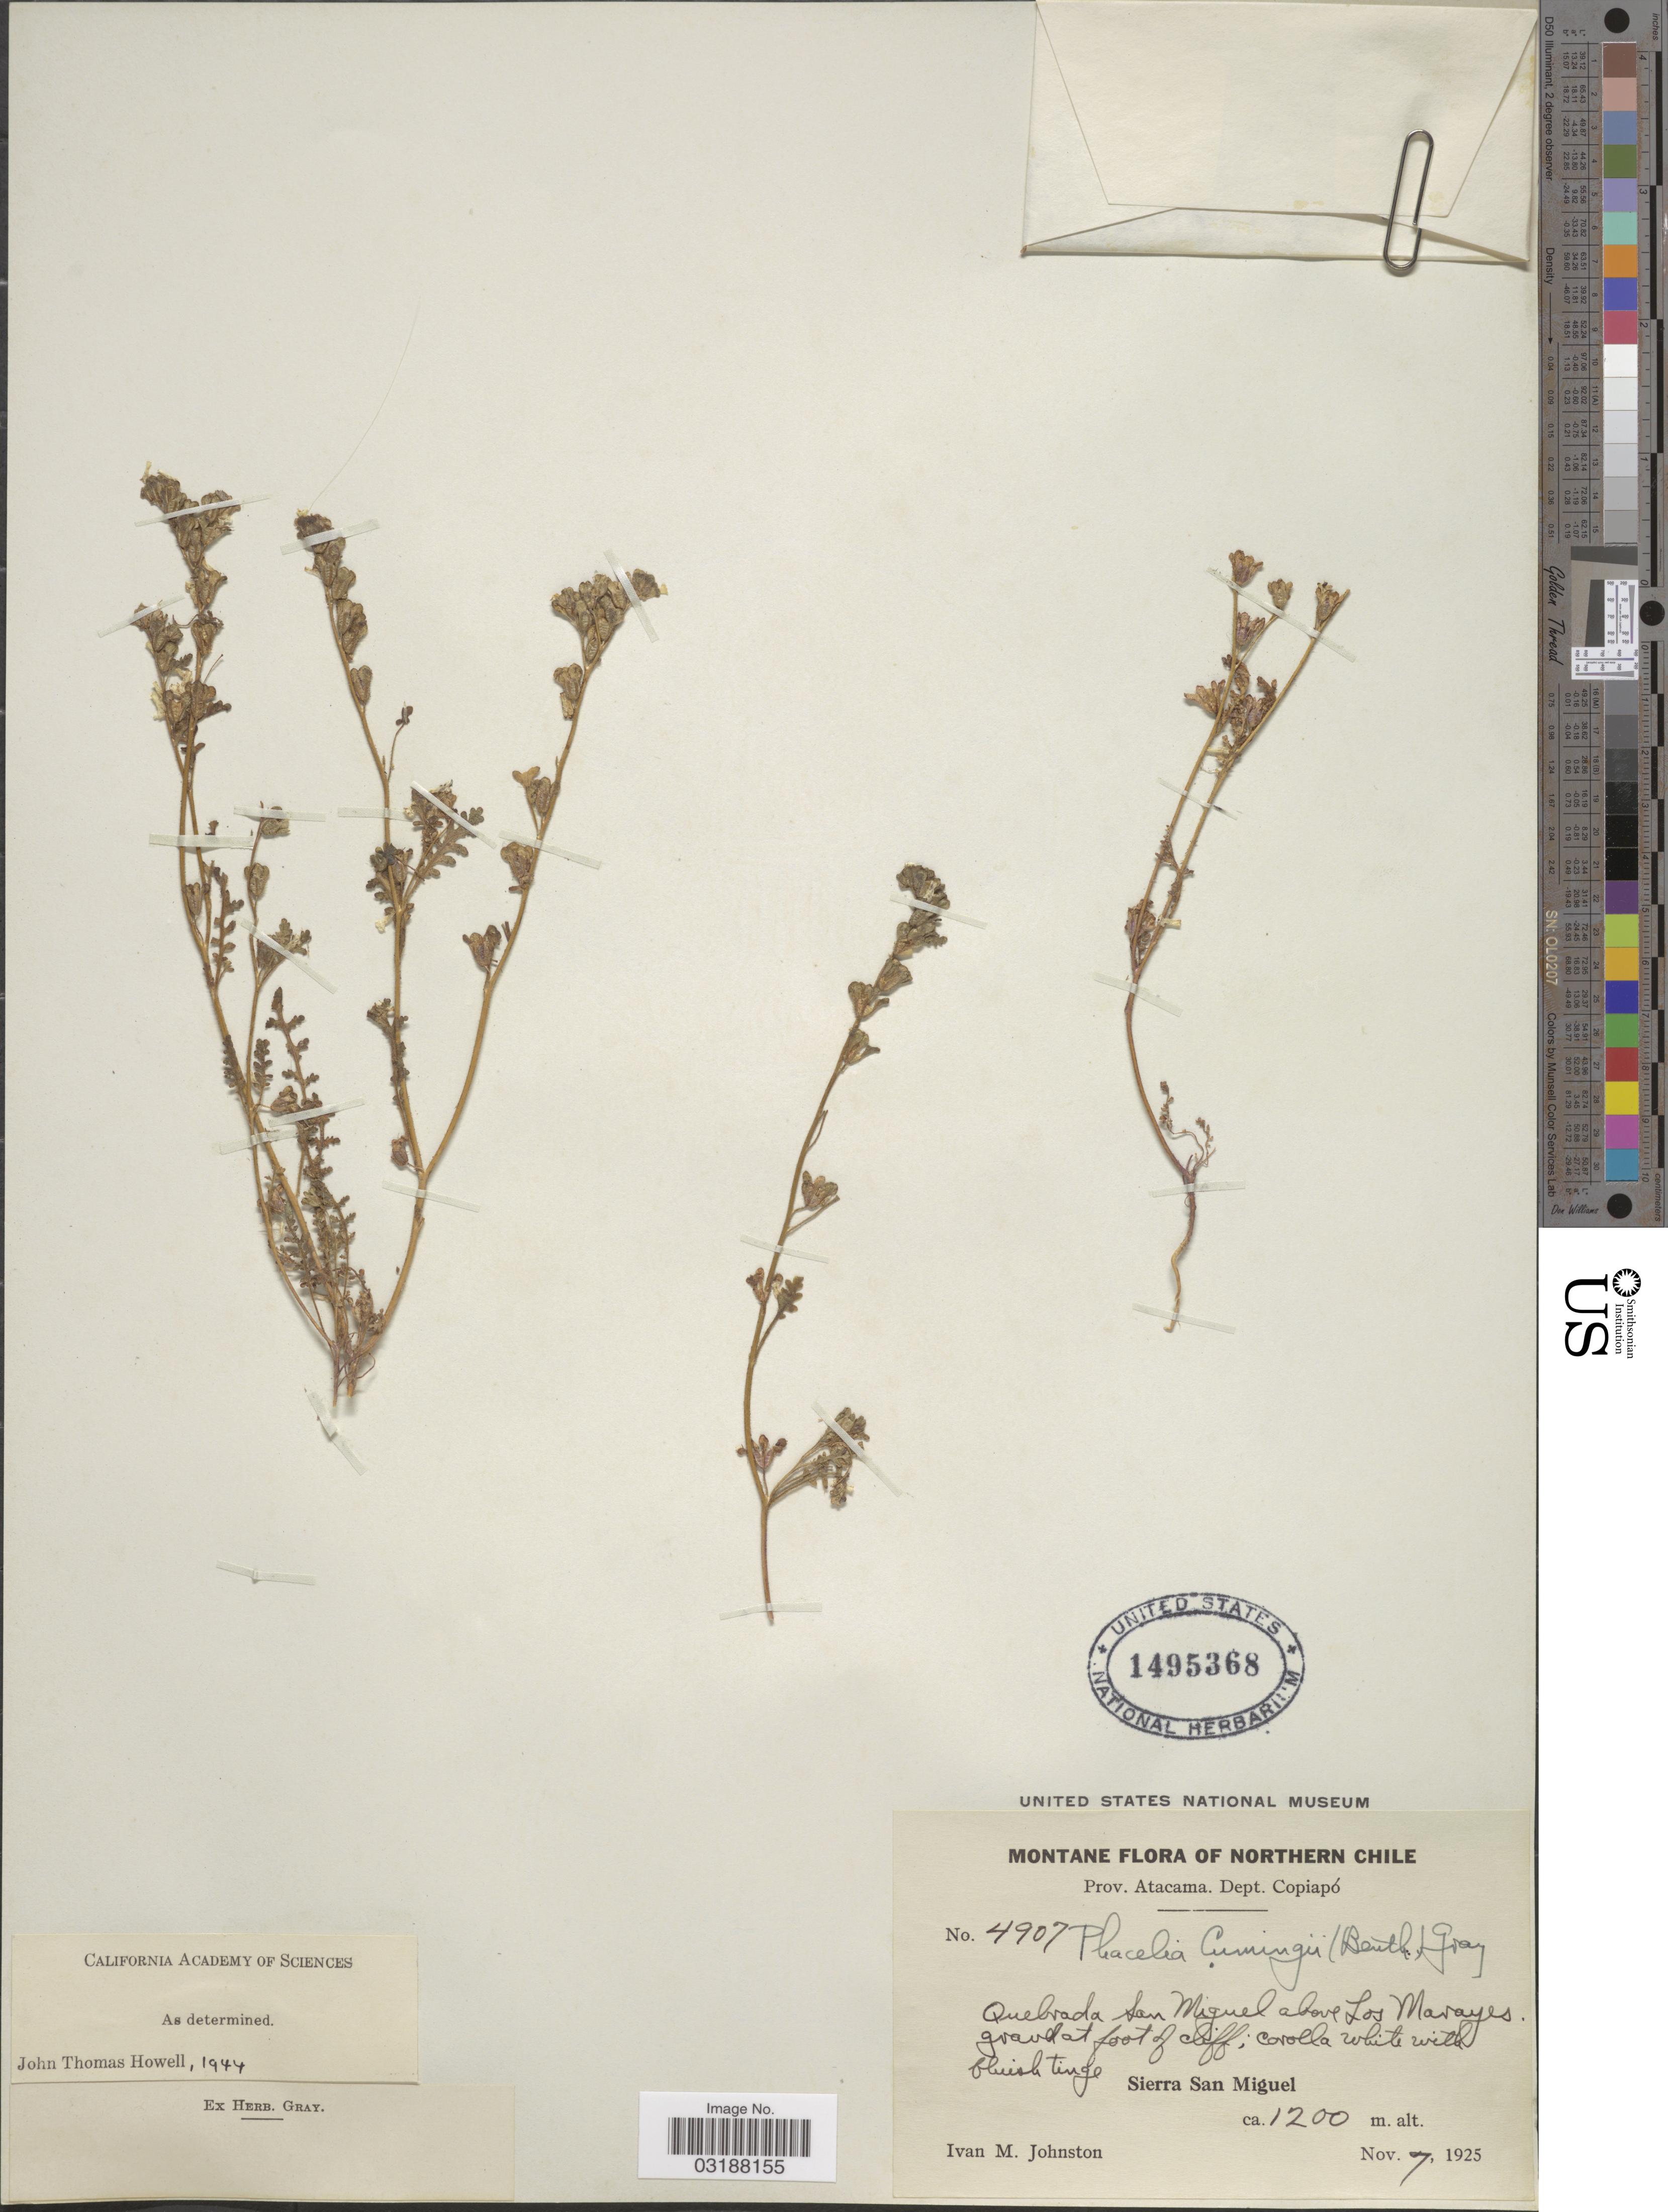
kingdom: Plantae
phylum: Tracheophyta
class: Magnoliopsida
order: Boraginales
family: Hydrophyllaceae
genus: Phacelia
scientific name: Phacelia cumingii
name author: (Benth.) A. Gray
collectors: I.M. Johnston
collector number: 4907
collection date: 1925-11-07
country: Chile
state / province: Atacama (III)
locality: Montane, Northern Chile, Prov. Atacama, Dept. Copiapó, Quebrada San Miguel above Los Marayes, Sierra San Miguel.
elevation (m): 1200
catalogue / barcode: US 1495368